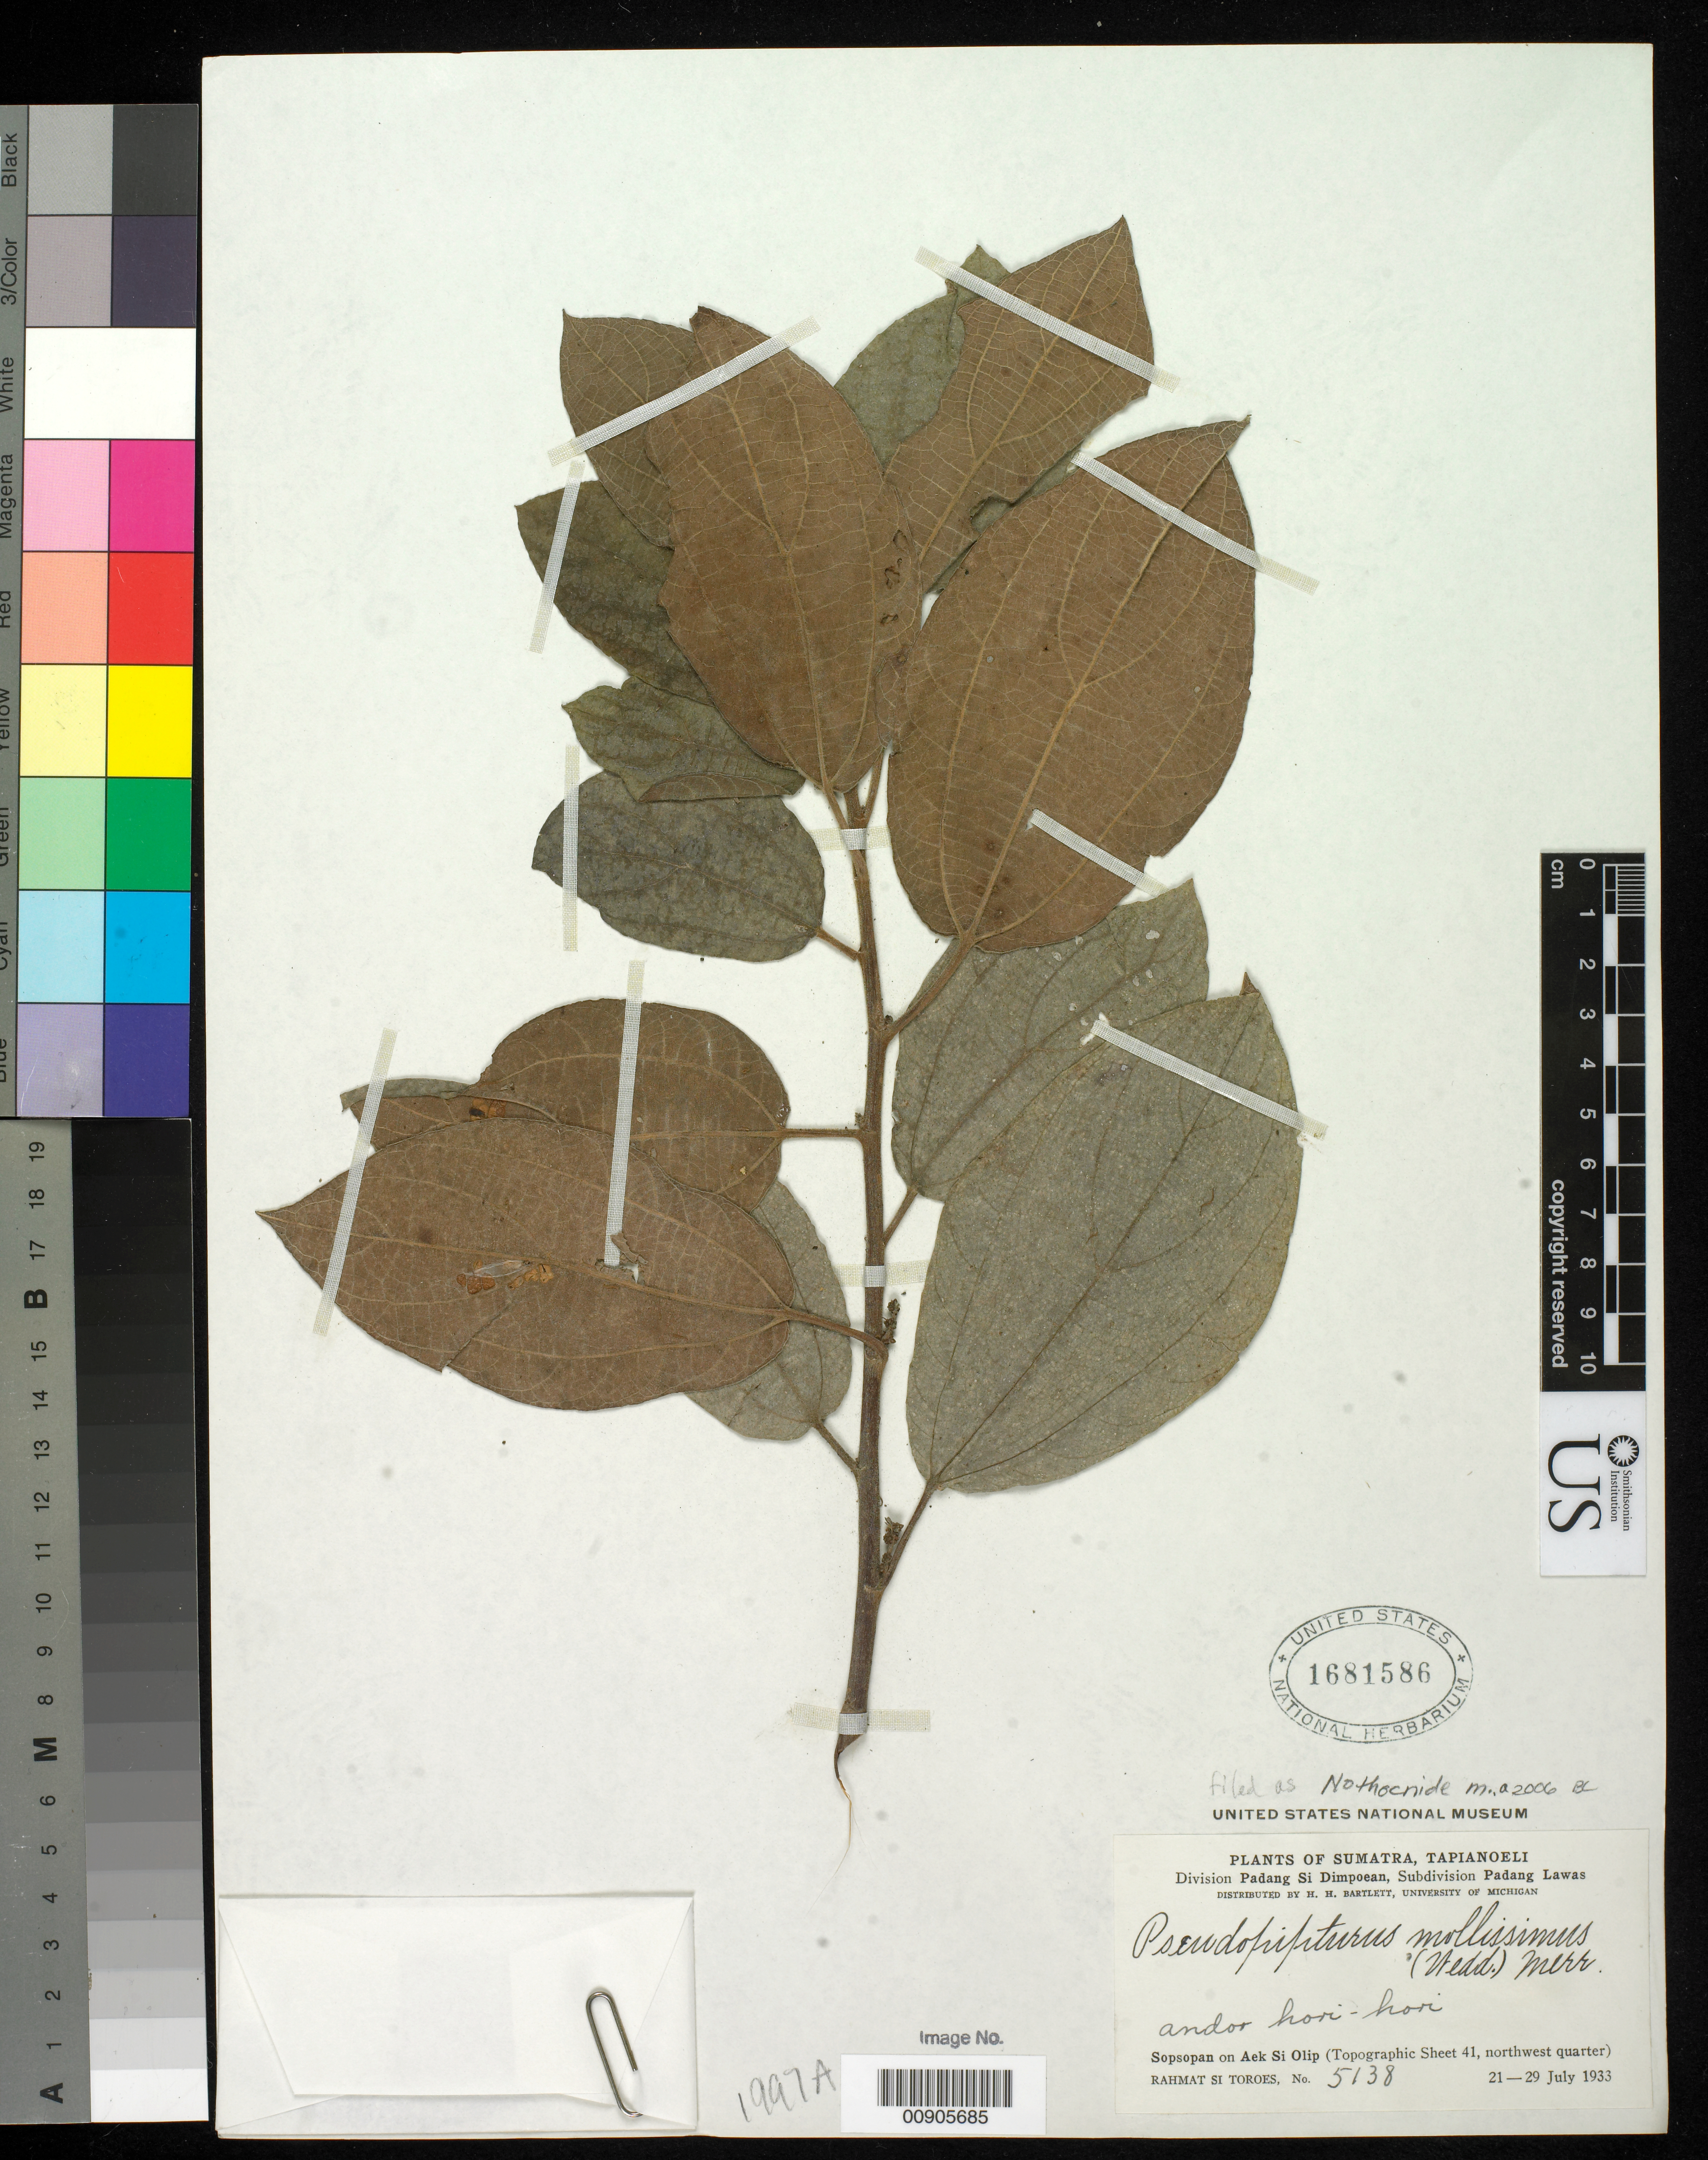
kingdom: Plantae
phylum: Tracheophyta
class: Magnoliopsida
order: Rosales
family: Urticaceae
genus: Nothocnide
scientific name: Nothocnide mollissima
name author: (Blume) Chew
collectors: Rahmat Si Boeea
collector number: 5138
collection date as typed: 21 Jun 1933 to 29 Jun 1933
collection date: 1933-06-21/1933-06-29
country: Indonesia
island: Sumatra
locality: Tapianoeli, Division Padang Si Dimpoean, Subdivision Padang Lawas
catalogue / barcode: US 1681586